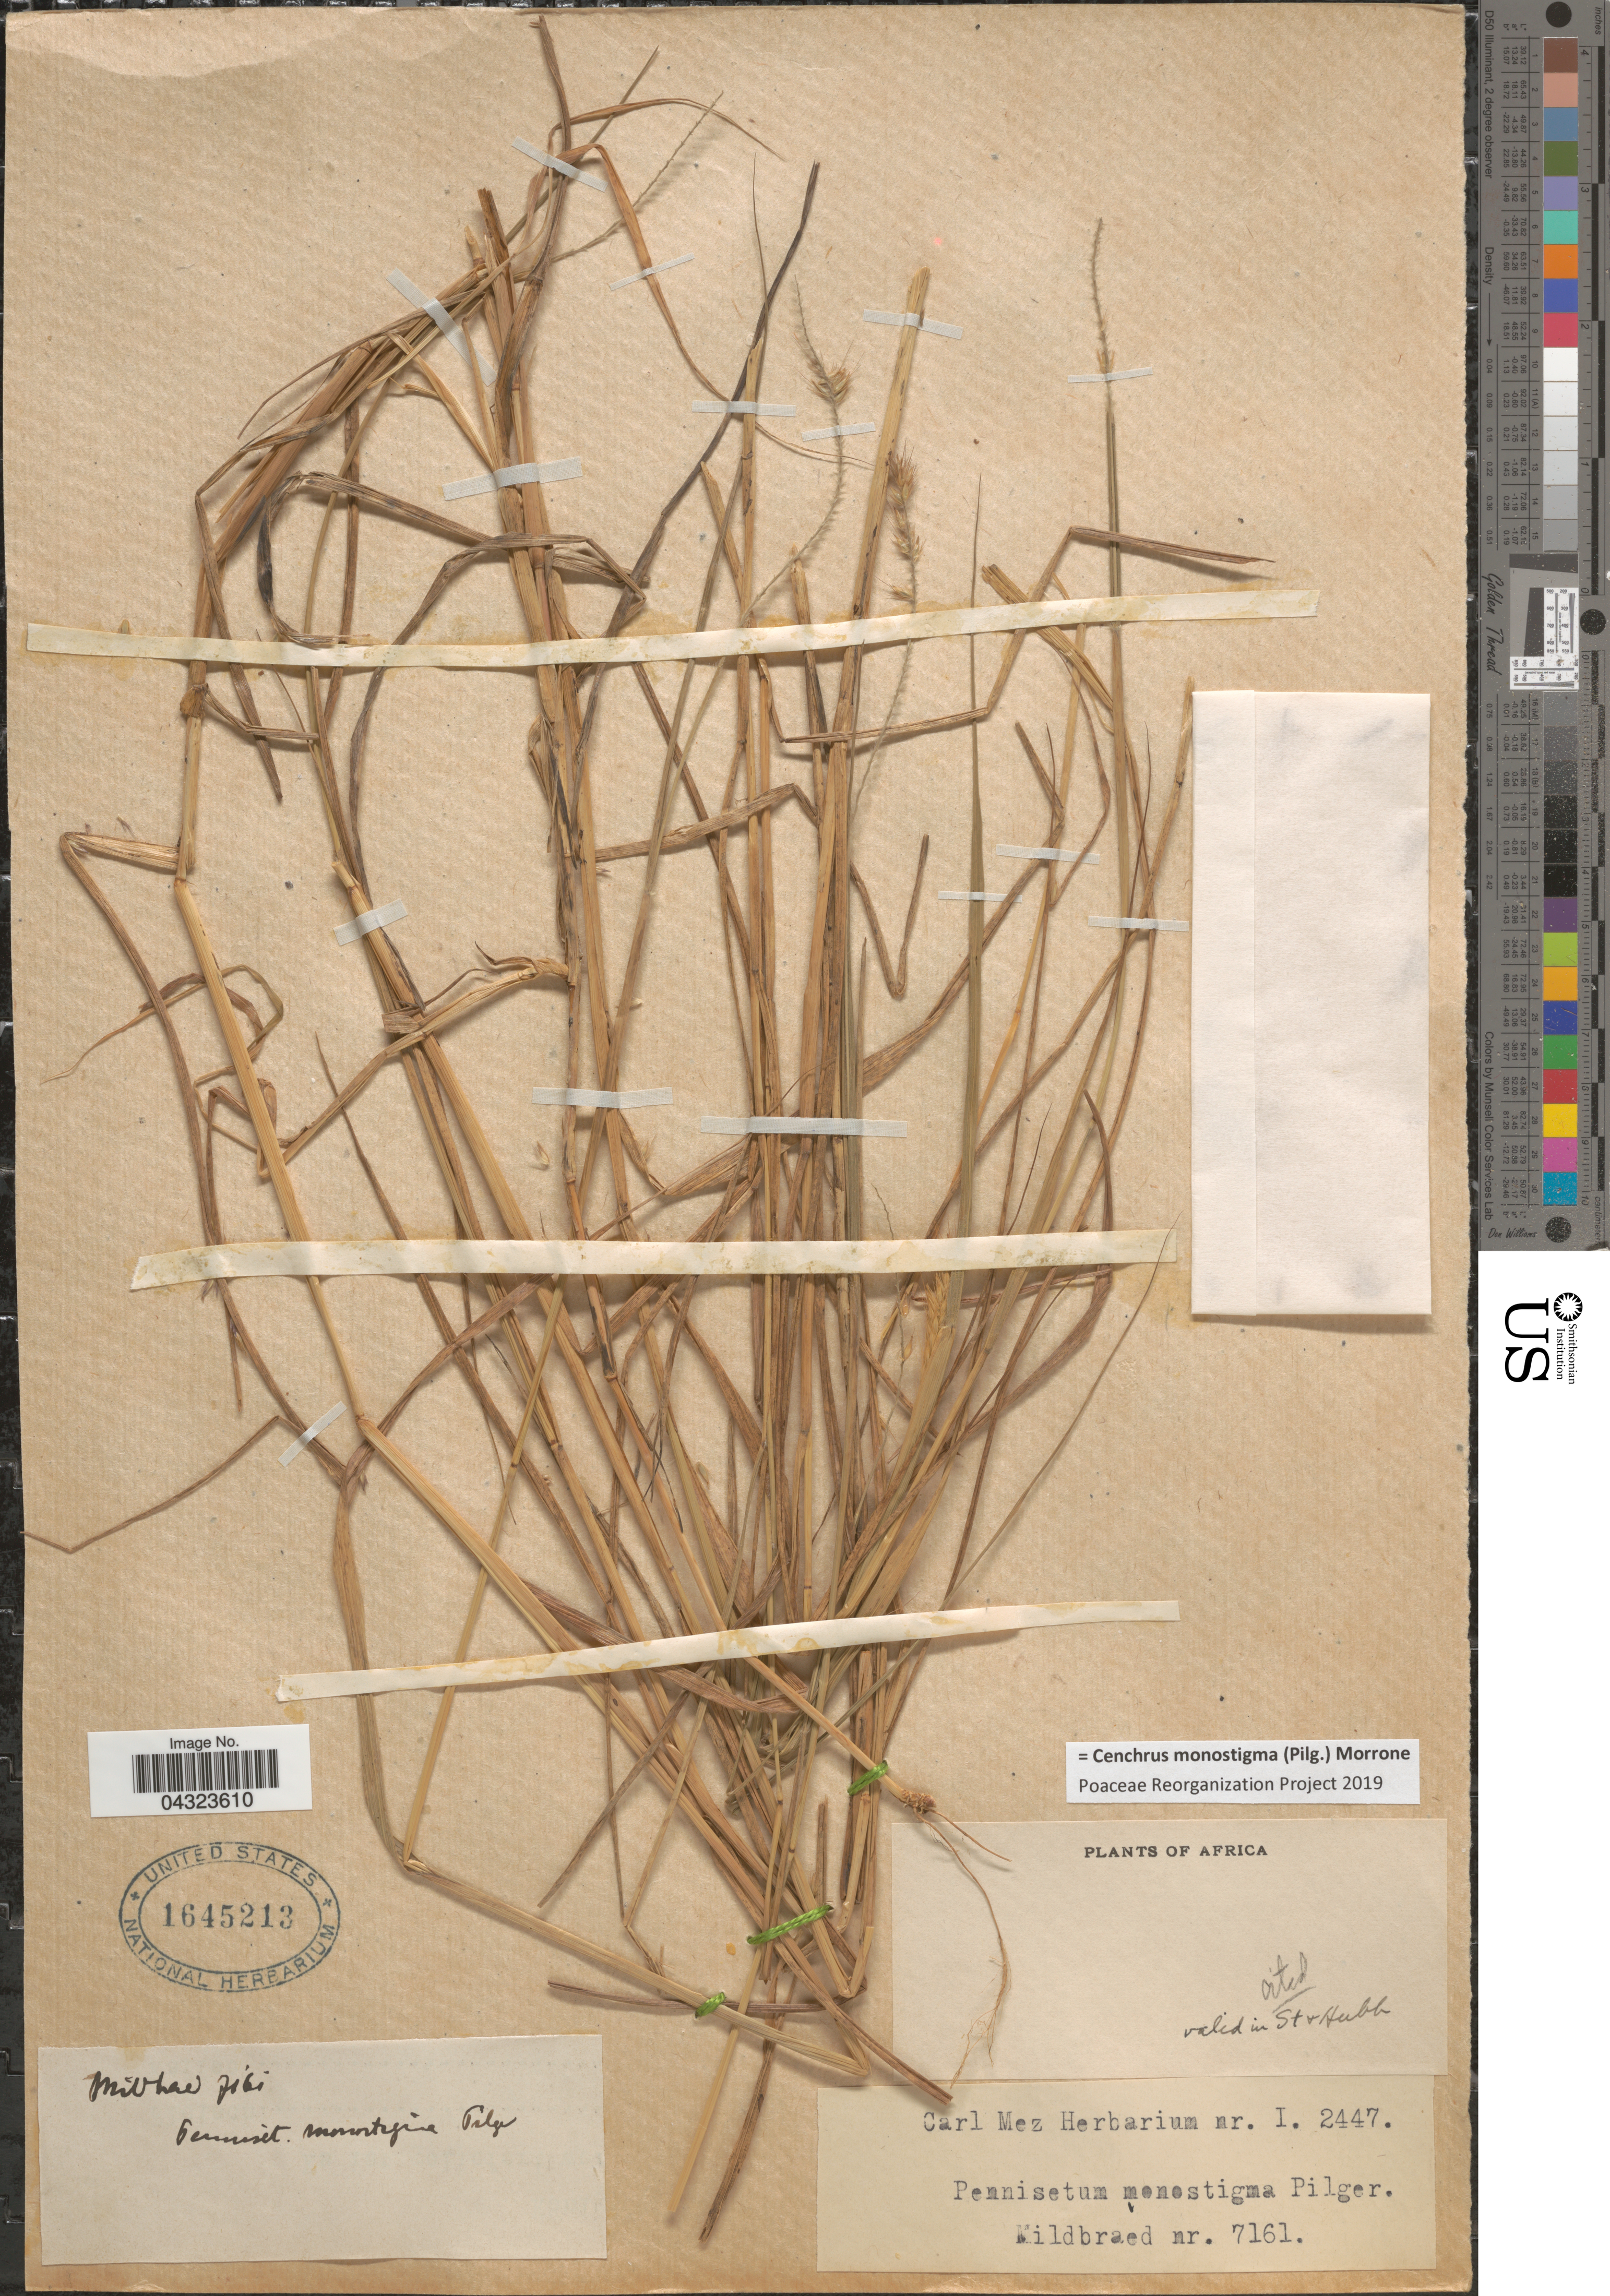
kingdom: Plantae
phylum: Tracheophyta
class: Liliopsida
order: Poales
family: Poaceae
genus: Cenchrus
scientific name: Cenchrus monostigma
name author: (Pilg.) Morrone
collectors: Mildbraed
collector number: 7161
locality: Africa.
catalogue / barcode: US 1645213